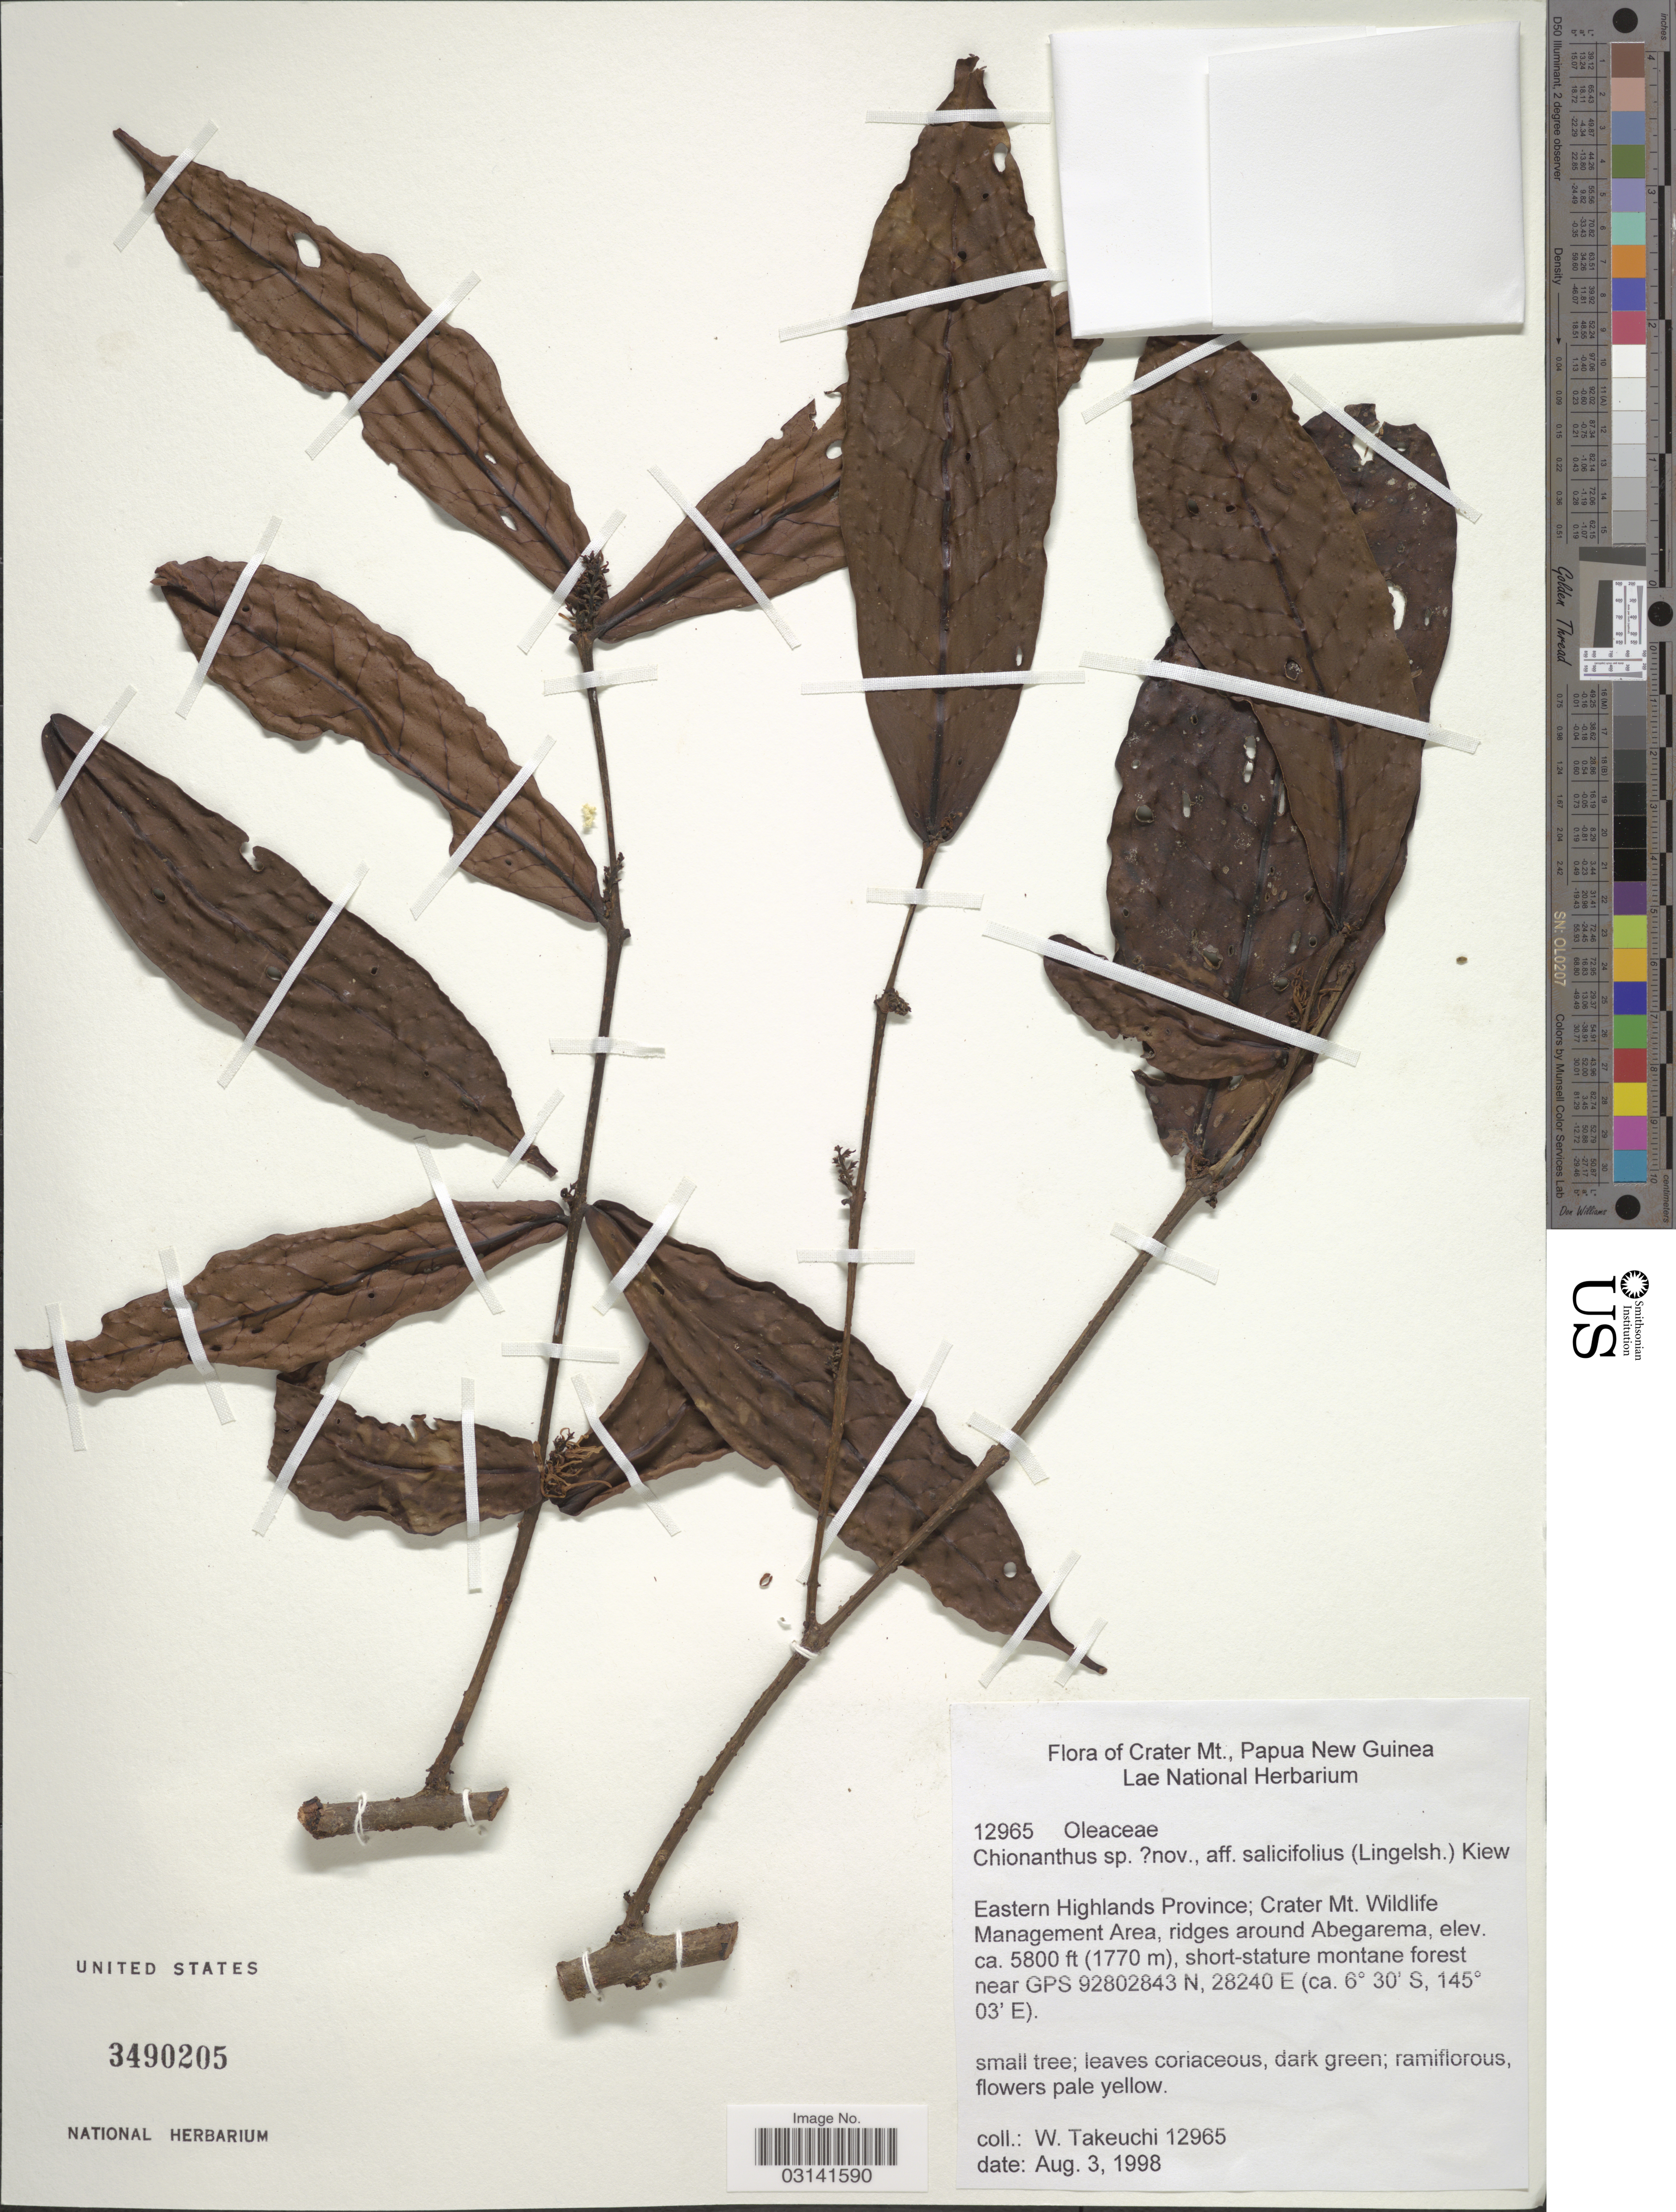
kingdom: Plantae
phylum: Tracheophyta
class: Magnoliopsida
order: Lamiales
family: Oleaceae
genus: Chionanthus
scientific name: Chionanthus sp.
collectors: W. Takeuchi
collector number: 12965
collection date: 1998-08-03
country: Papua New Guinea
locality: Crater Mt. Eastern Highlands Province; Crater Mt. Wildlife Management Area, ridges around Abegarema. Short-stature montane forest near GPS 92802843 N, 28240 E.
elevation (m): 1768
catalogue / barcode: US 3490205